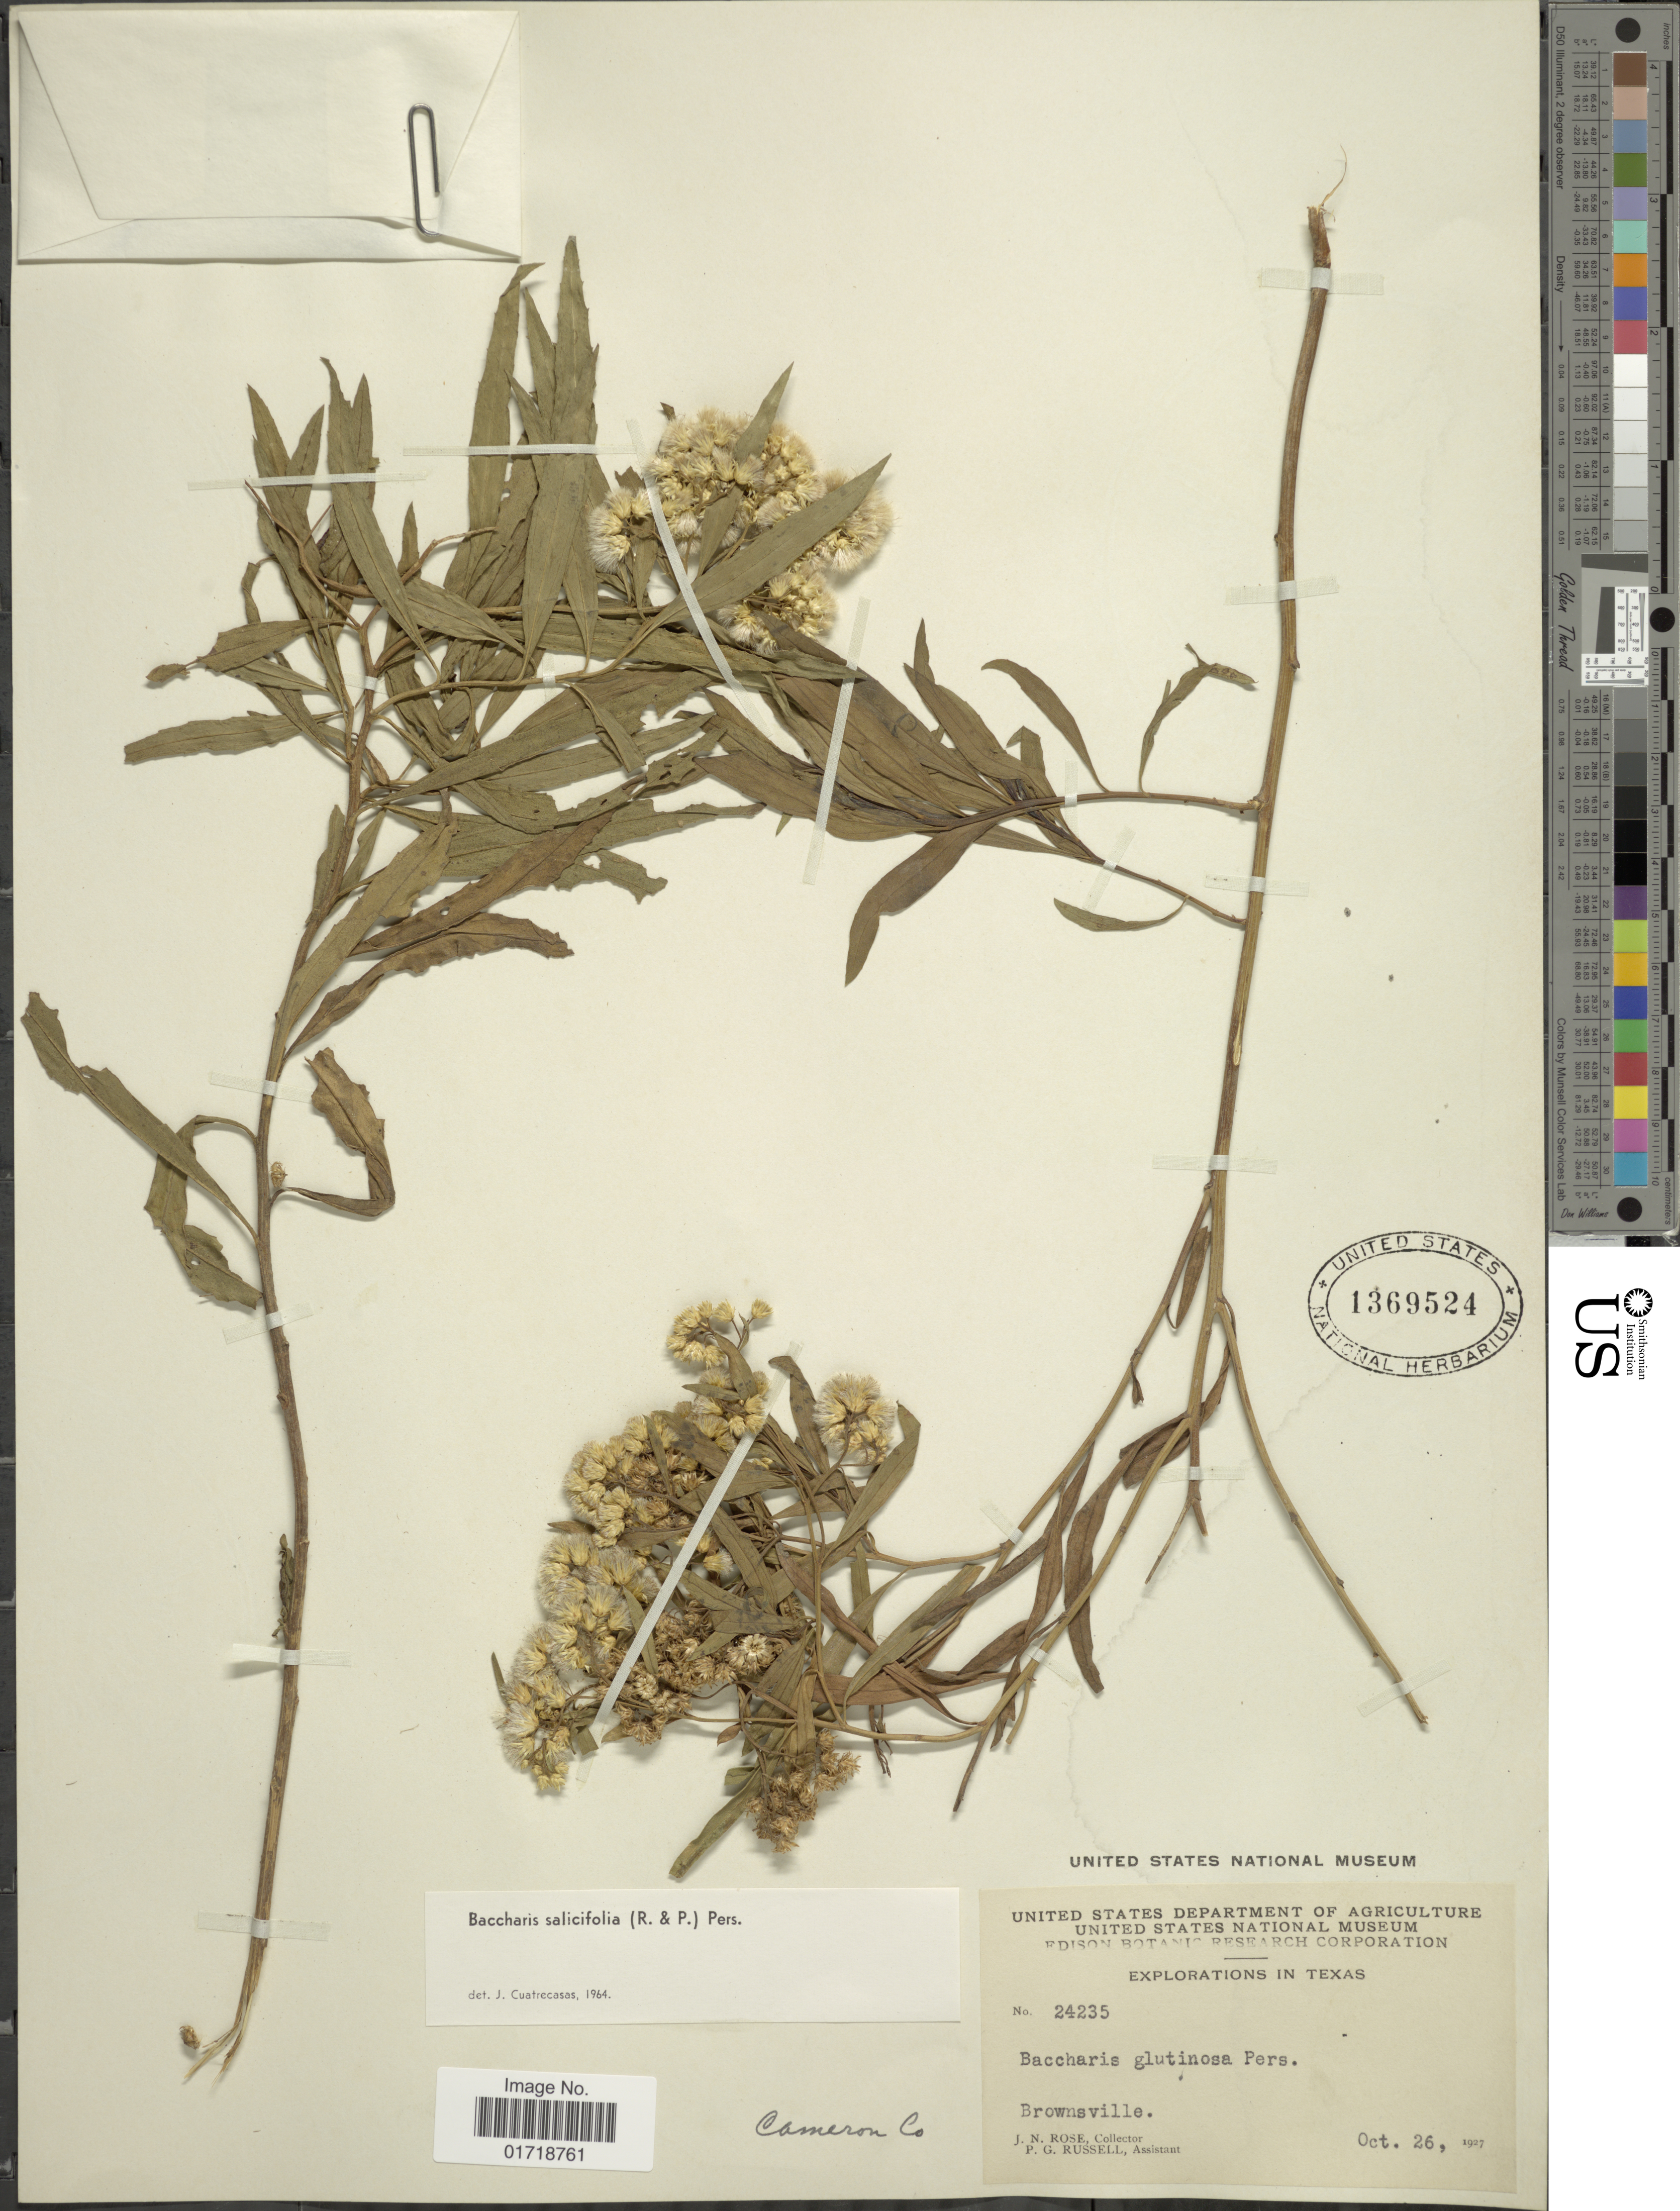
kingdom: Plantae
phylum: Tracheophyta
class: Magnoliopsida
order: Asterales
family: Asteraceae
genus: Baccharis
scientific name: Baccharis glutinosa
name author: Pers.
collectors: J. N. Rose & P. G. Russell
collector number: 24235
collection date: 1927-10-26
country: United States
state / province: Texas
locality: Brownsville.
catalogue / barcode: US 2369524